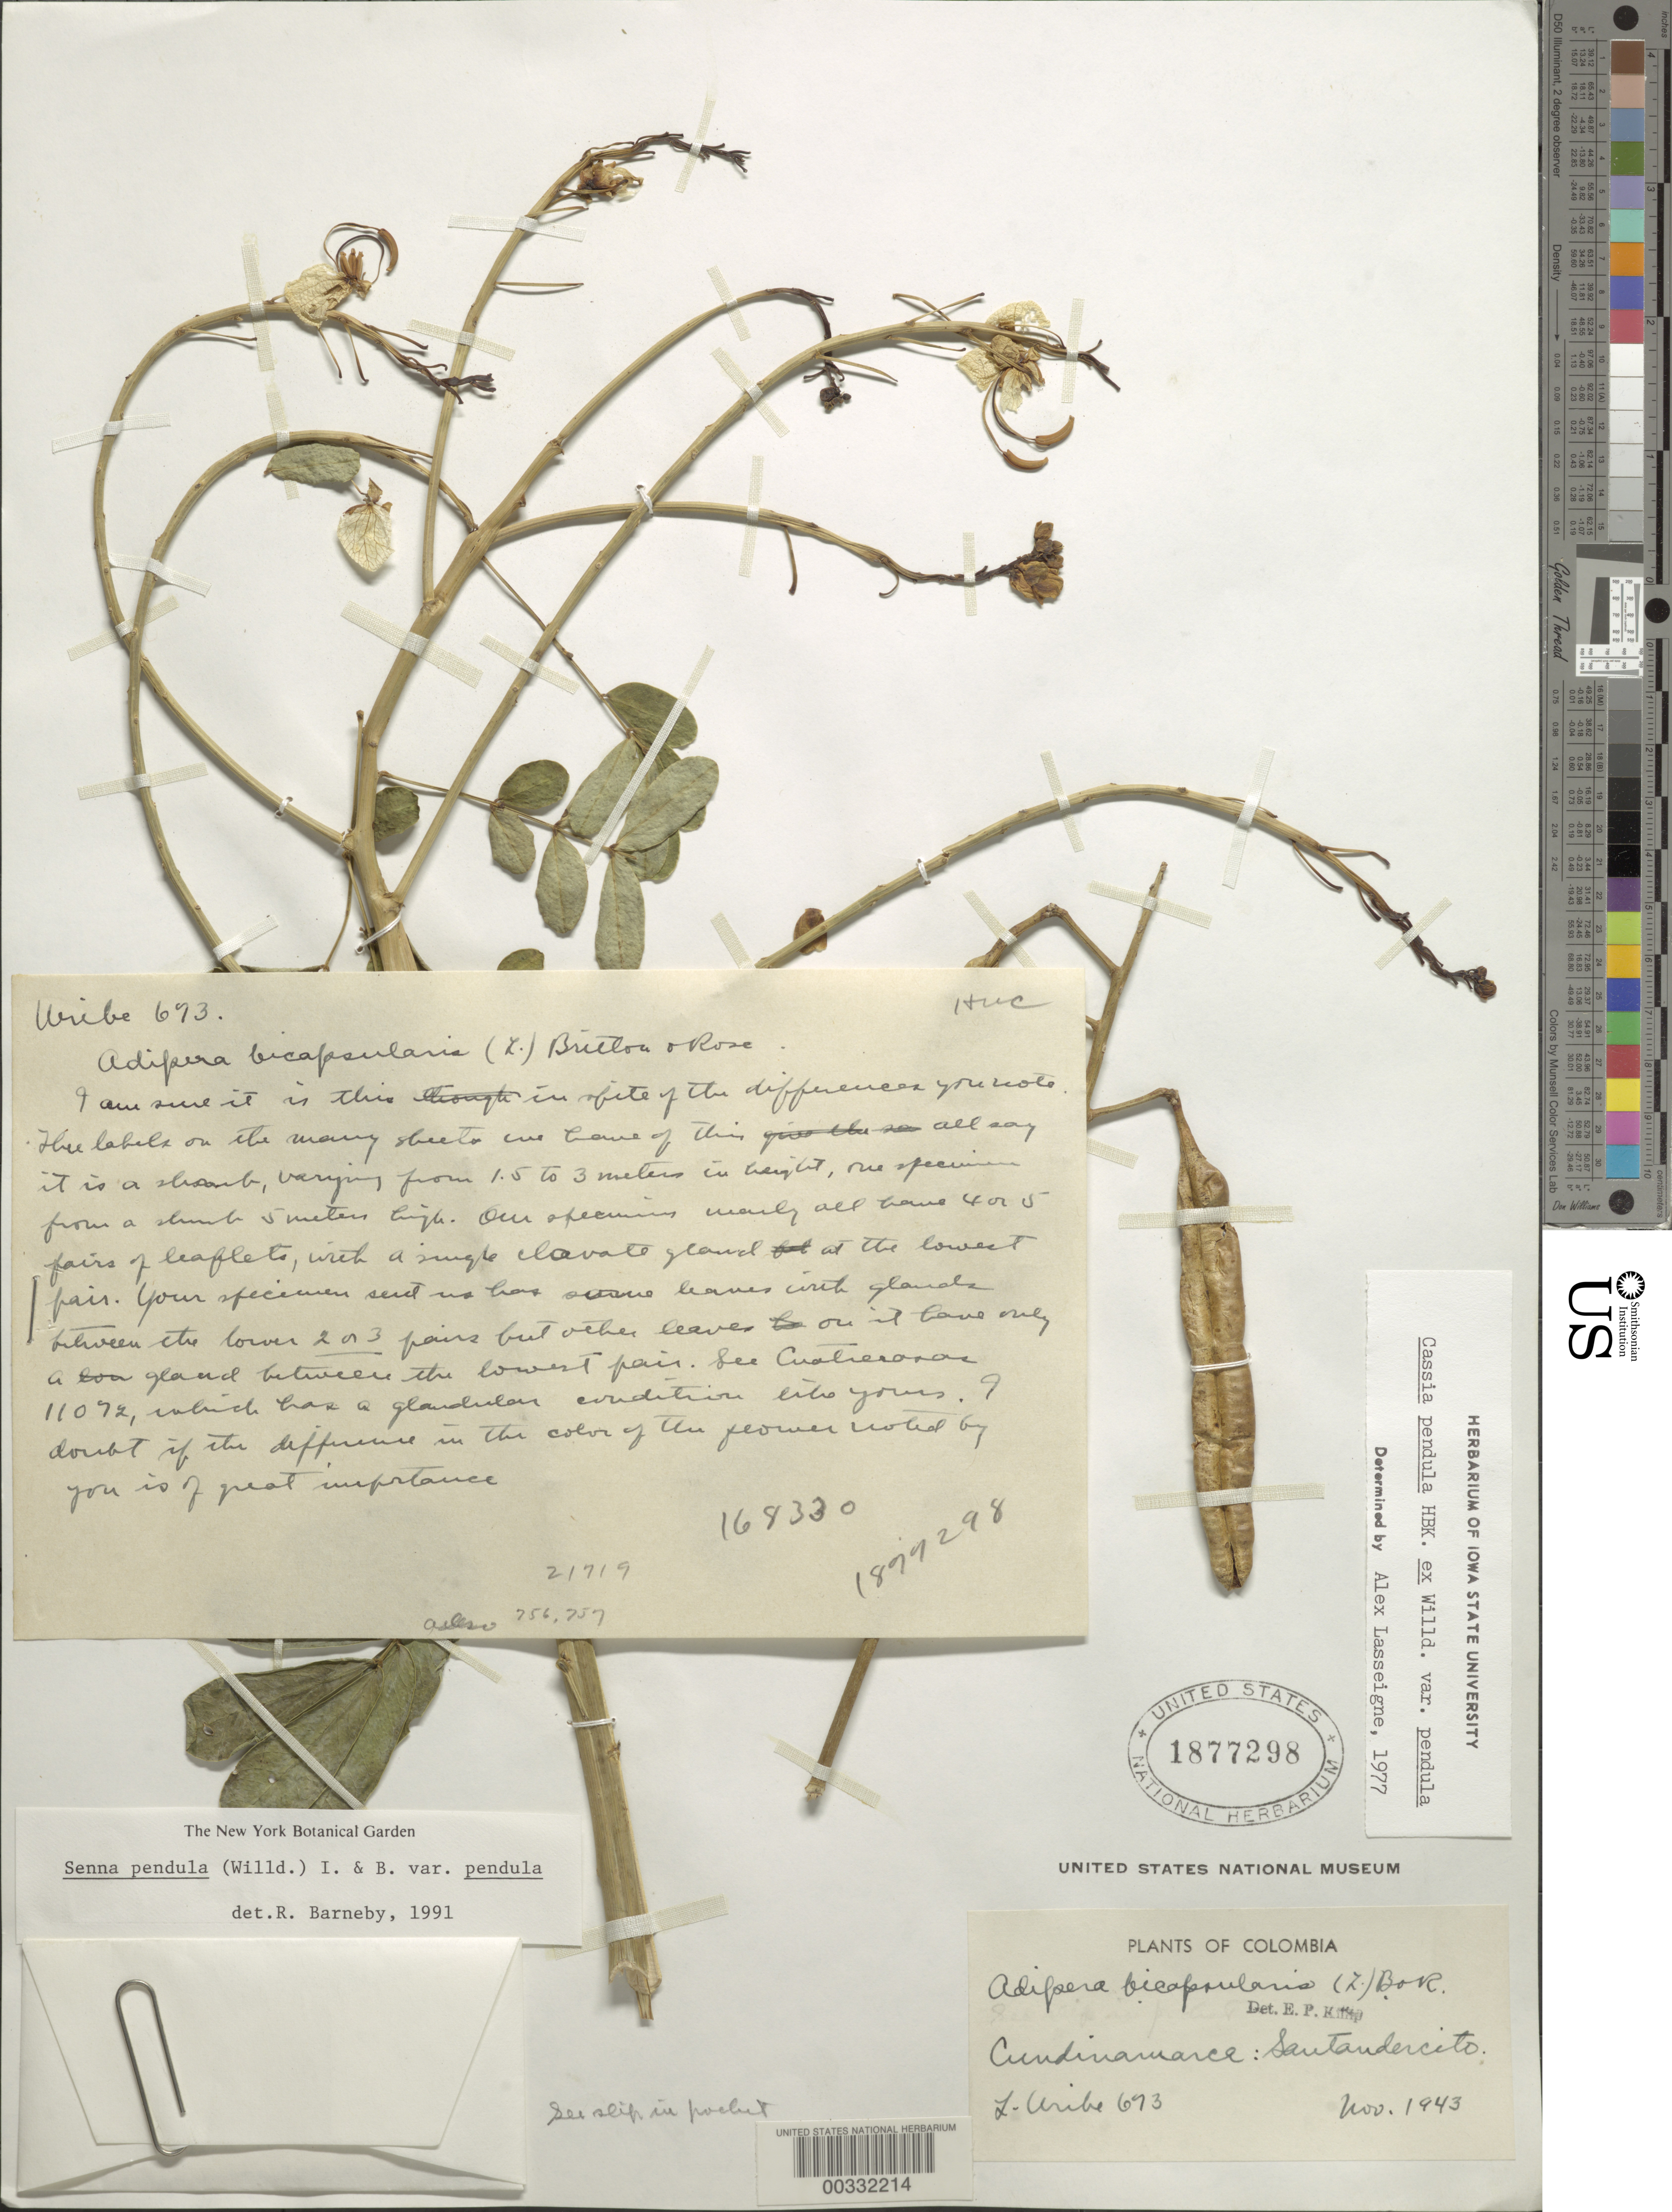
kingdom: Plantae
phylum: Tracheophyta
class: Magnoliopsida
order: Fabales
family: Fabaceae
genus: Senna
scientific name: Senna pendula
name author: (Humb. & Bonpl. ex Willd.) H.S. Irwin & Barneby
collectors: L. Uribe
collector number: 673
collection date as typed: Nov 1943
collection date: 1943-11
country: Colombia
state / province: Cundinamarca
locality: Santandercito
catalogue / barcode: US 1877298